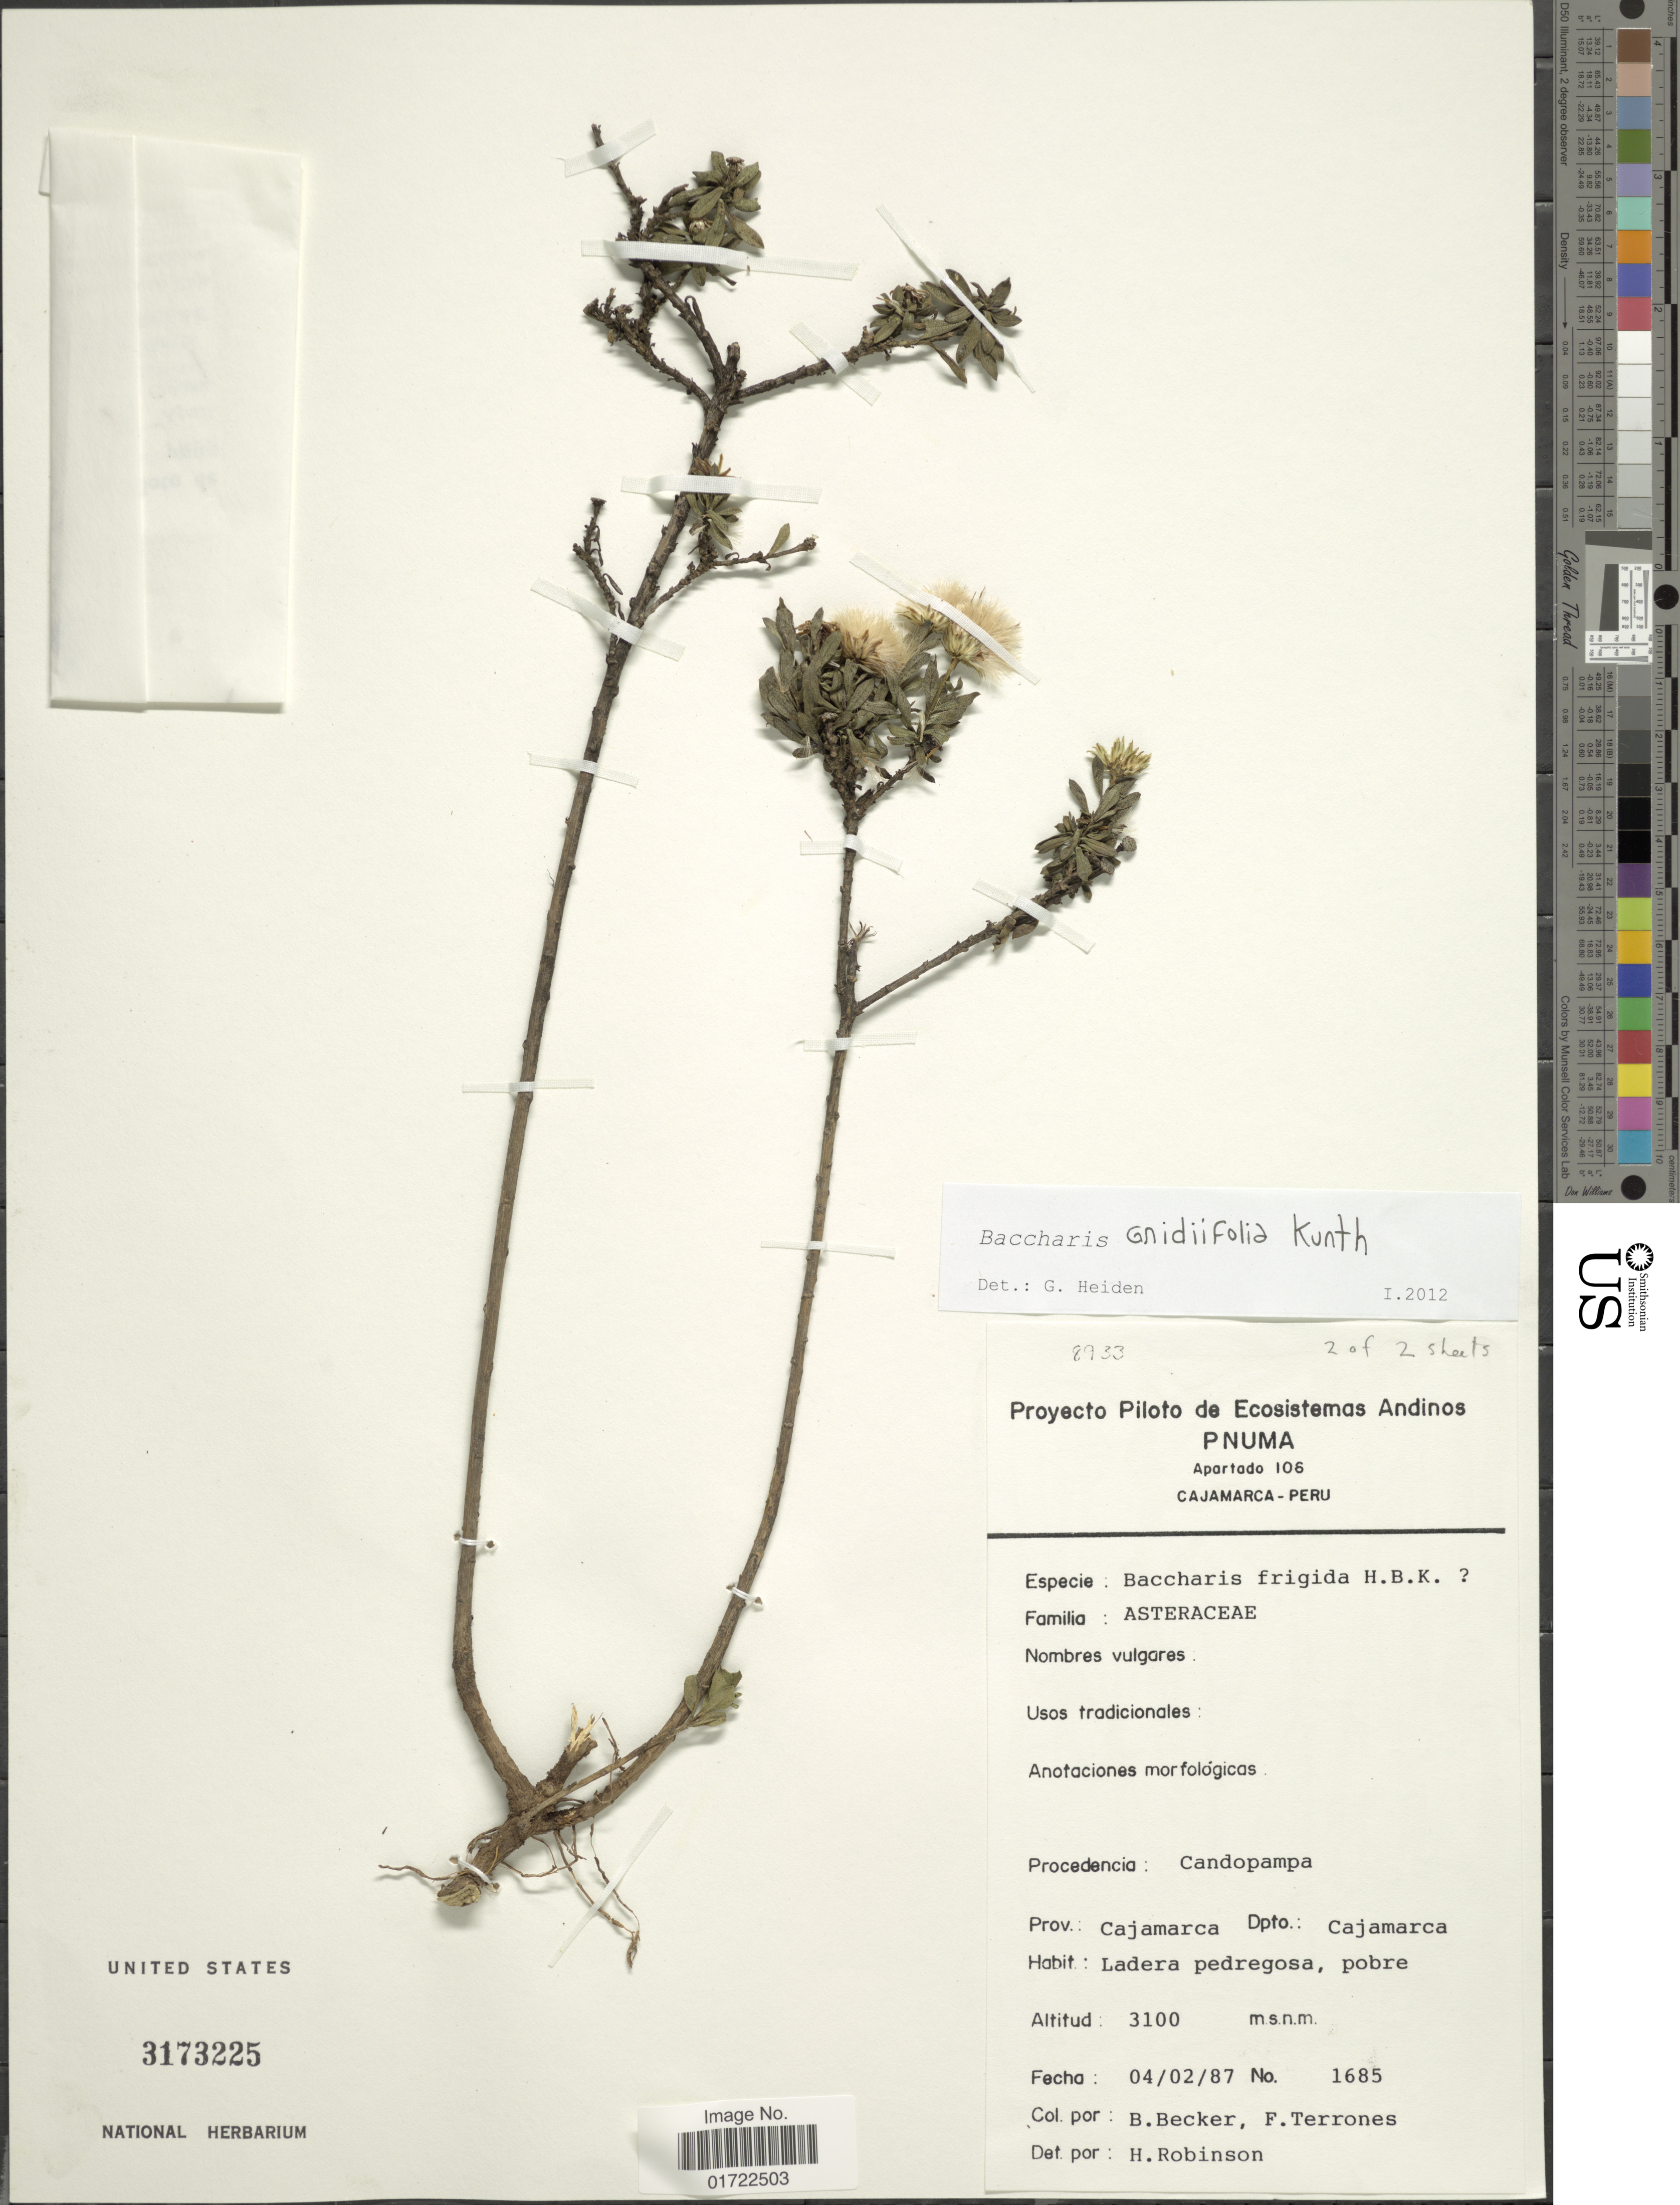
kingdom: Plantae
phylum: Tracheophyta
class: Magnoliopsida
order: Asterales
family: Asteraceae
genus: Baccharis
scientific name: Baccharis gnidiifolia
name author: Kunth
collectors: B. Becker & F. Terrones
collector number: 1685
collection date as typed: Transcribed d/m/y: 4/2/87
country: Peru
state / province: Cajamarca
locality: Procedencia: Candopampa, Prov. Cajamarca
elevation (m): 3100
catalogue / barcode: US 3173225